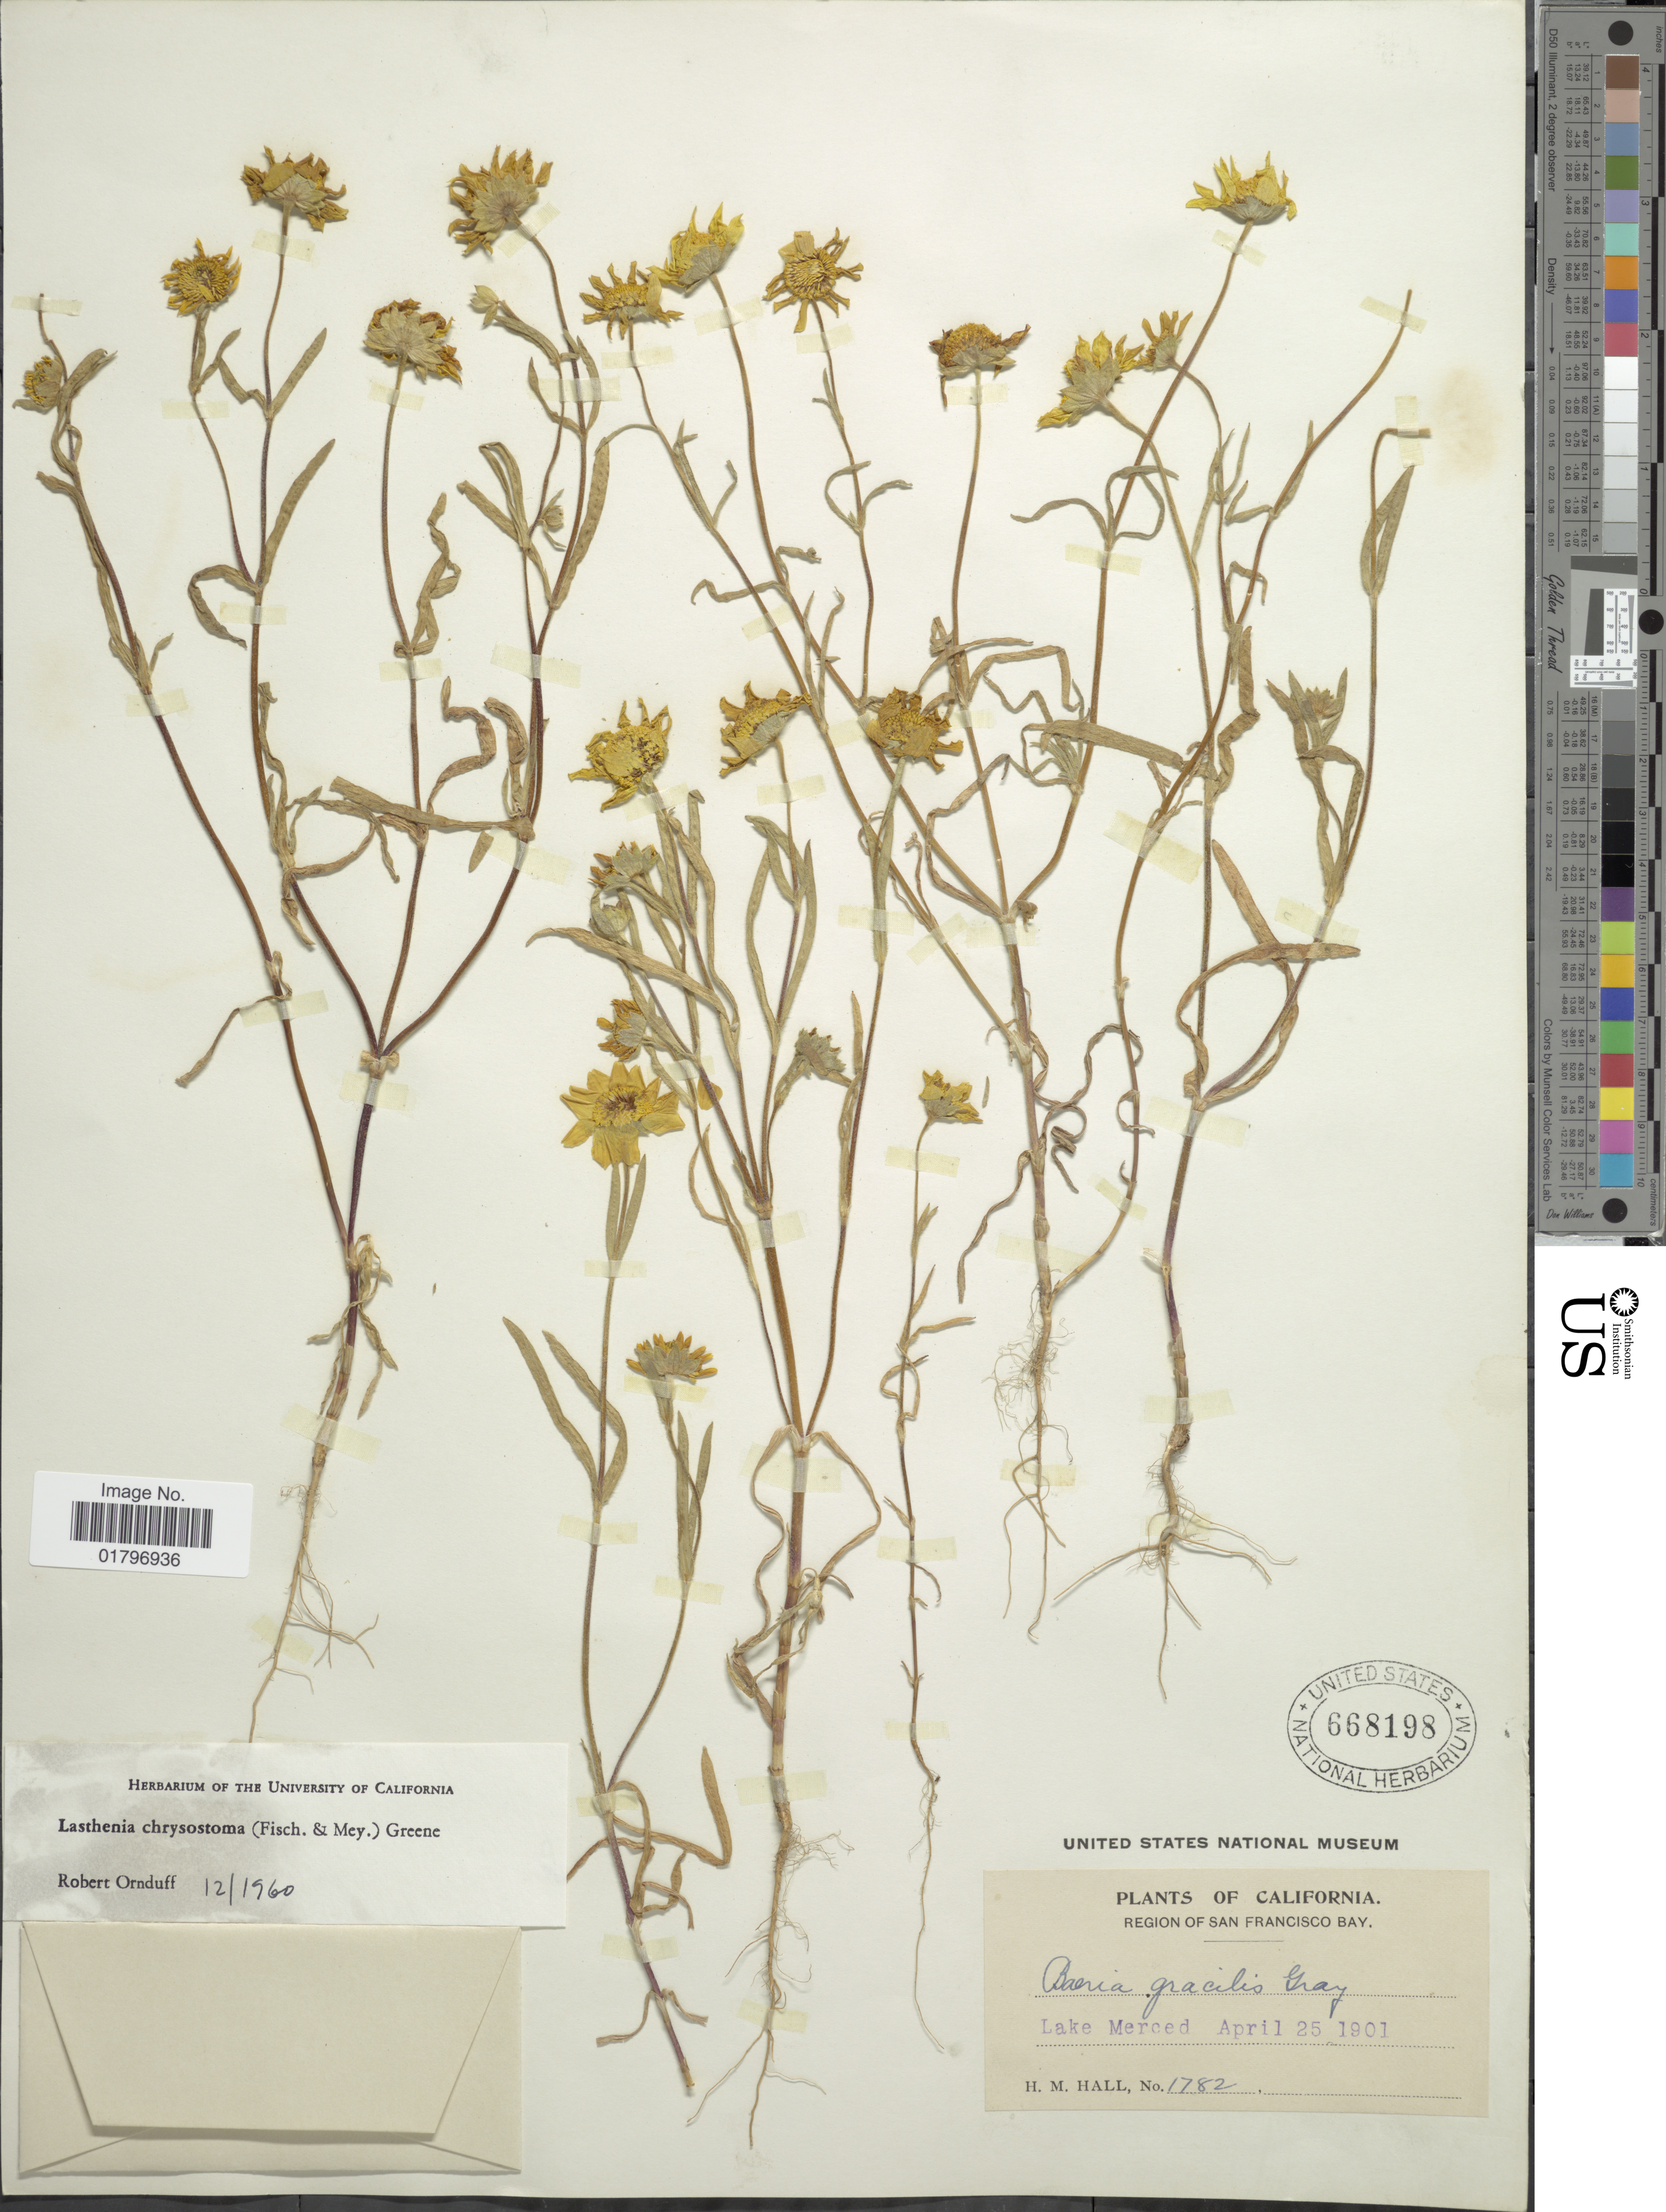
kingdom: Plantae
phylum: Tracheophyta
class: Magnoliopsida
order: Asterales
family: Asteraceae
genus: Lasthenia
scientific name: Lasthenia chrysostoma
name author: (Fisch. & C.A. Mey.) Greene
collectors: H. M. Hall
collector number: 1782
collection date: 1901-04-25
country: United States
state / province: California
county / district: San Francisco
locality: Region of San Francisco Bay. Lake Merced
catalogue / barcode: US 668198